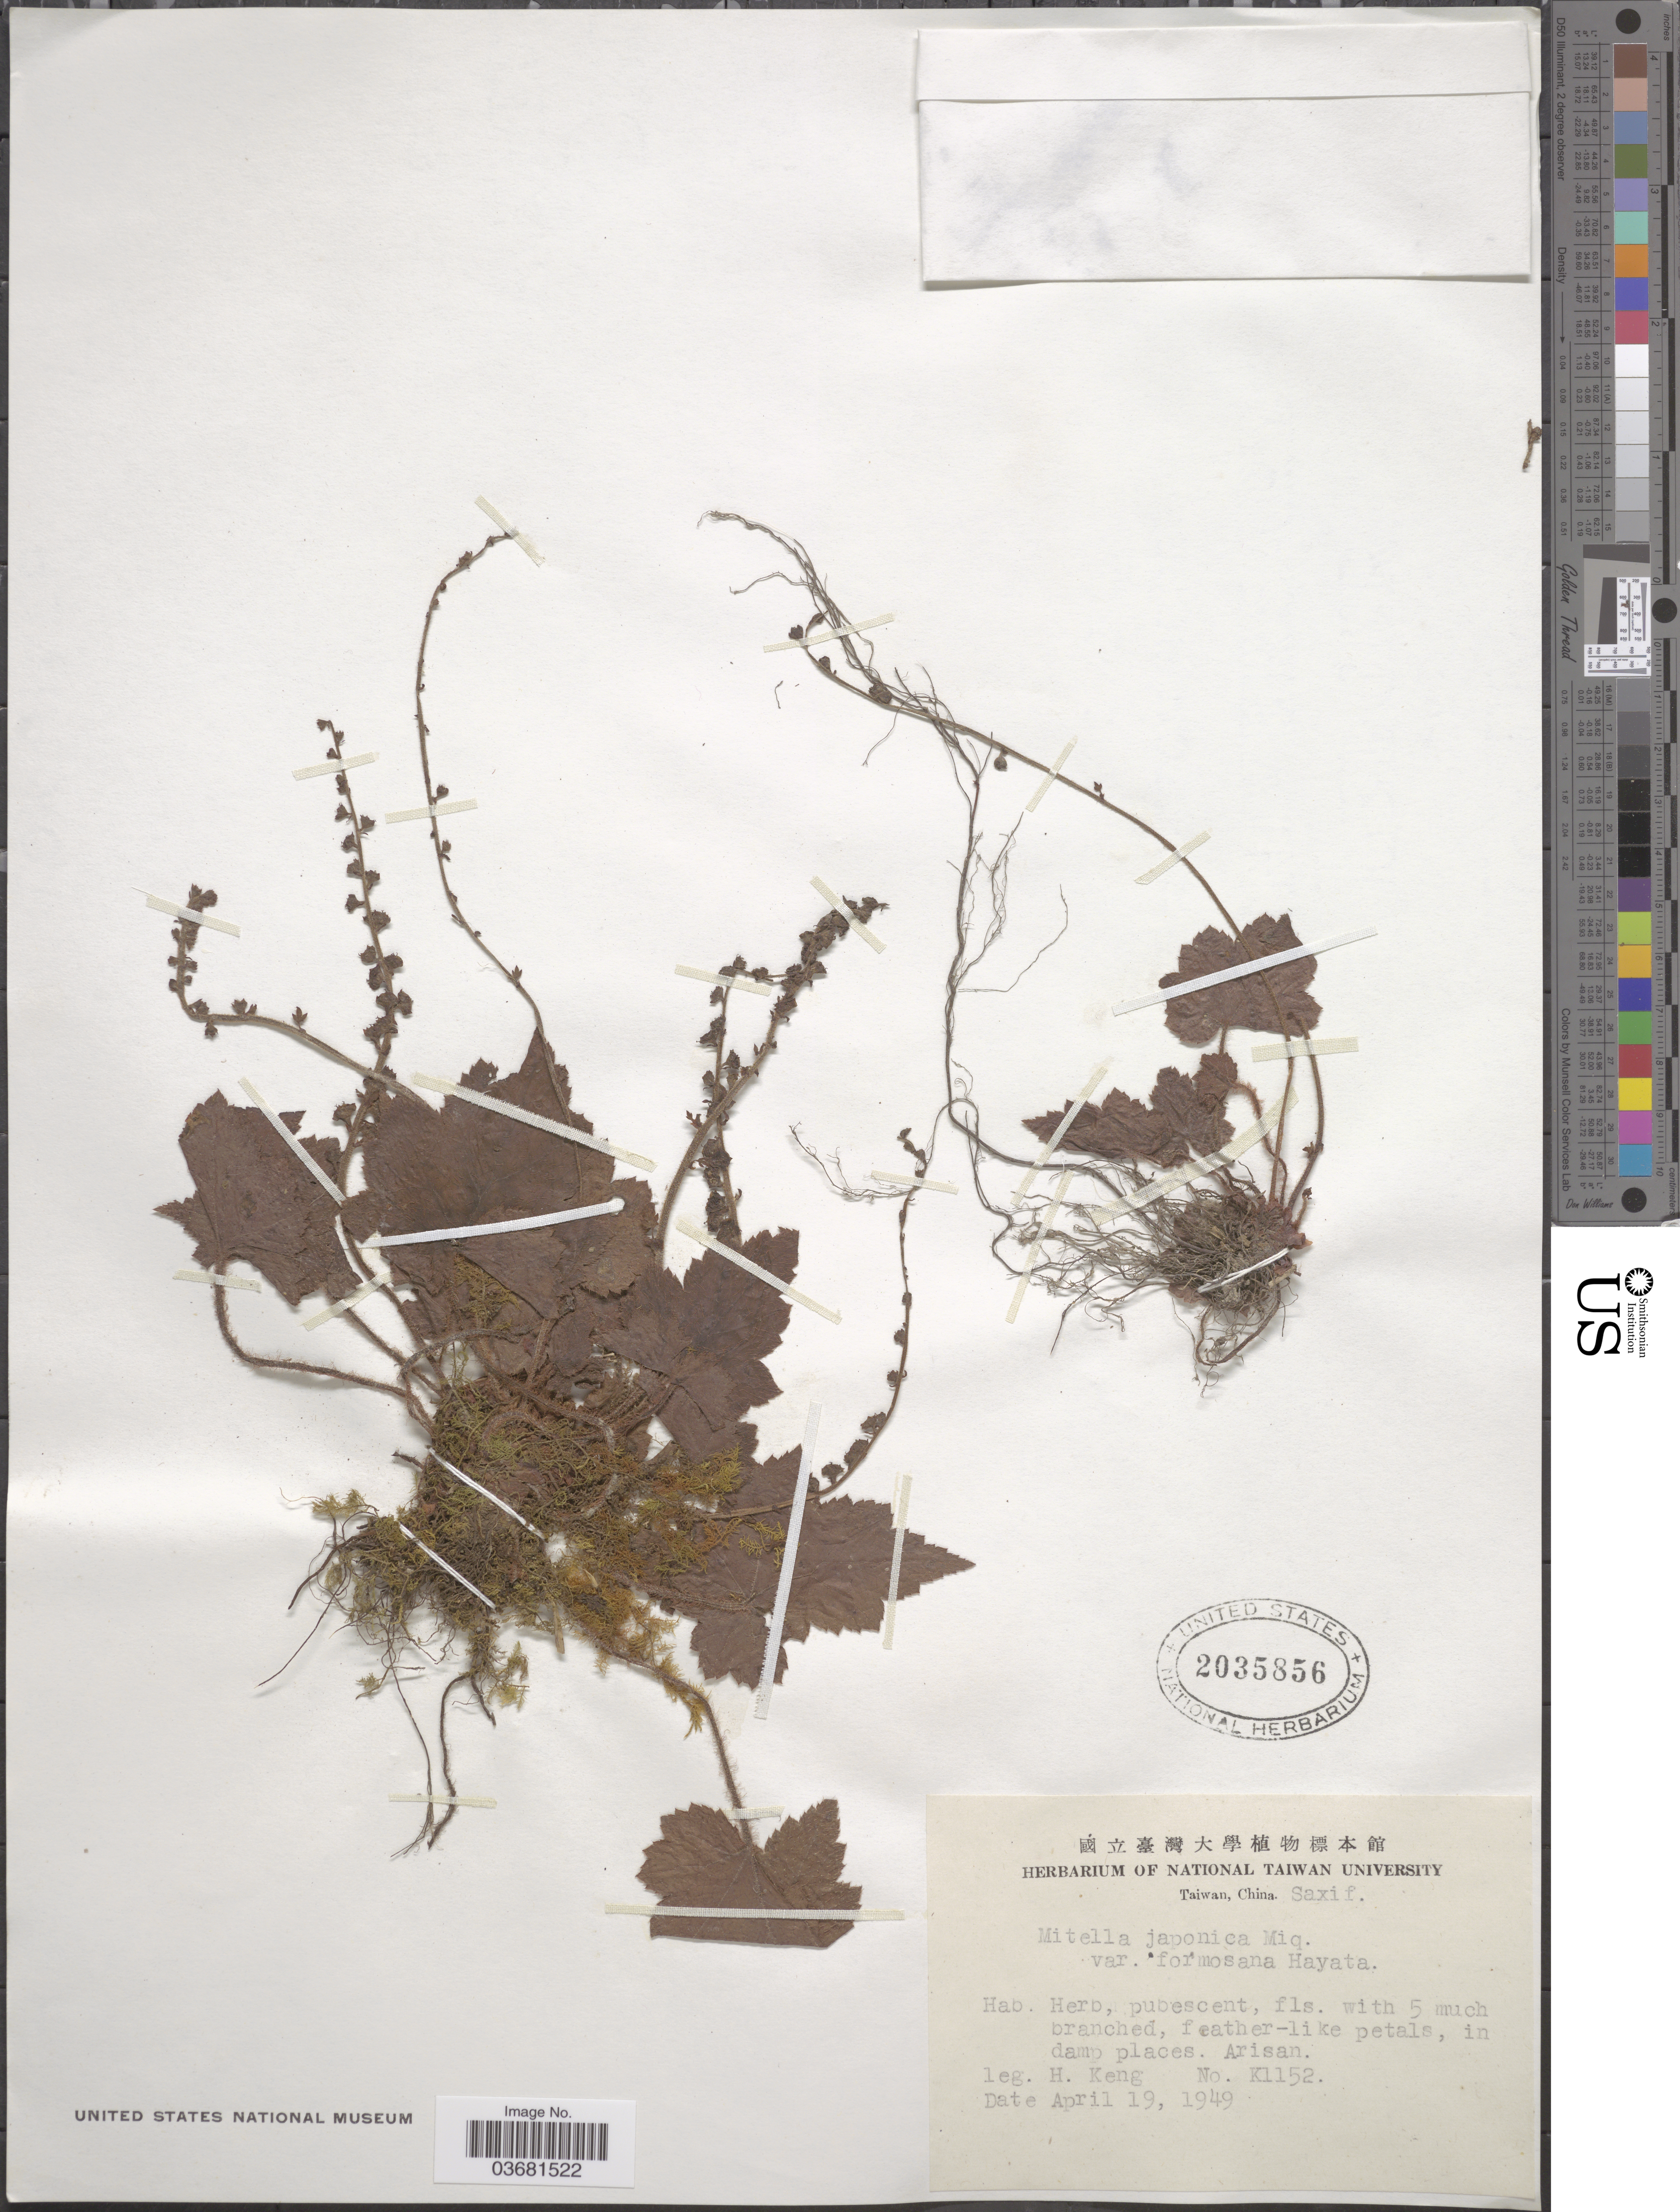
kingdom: Plantae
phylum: Tracheophyta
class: Magnoliopsida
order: Saxifragales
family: Saxifragaceae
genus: Mitella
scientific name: Mitella japonica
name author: Maxim.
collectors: H. Keng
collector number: K1152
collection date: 1949-04-19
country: Taiwan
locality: Arisan.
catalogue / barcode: US 2035856